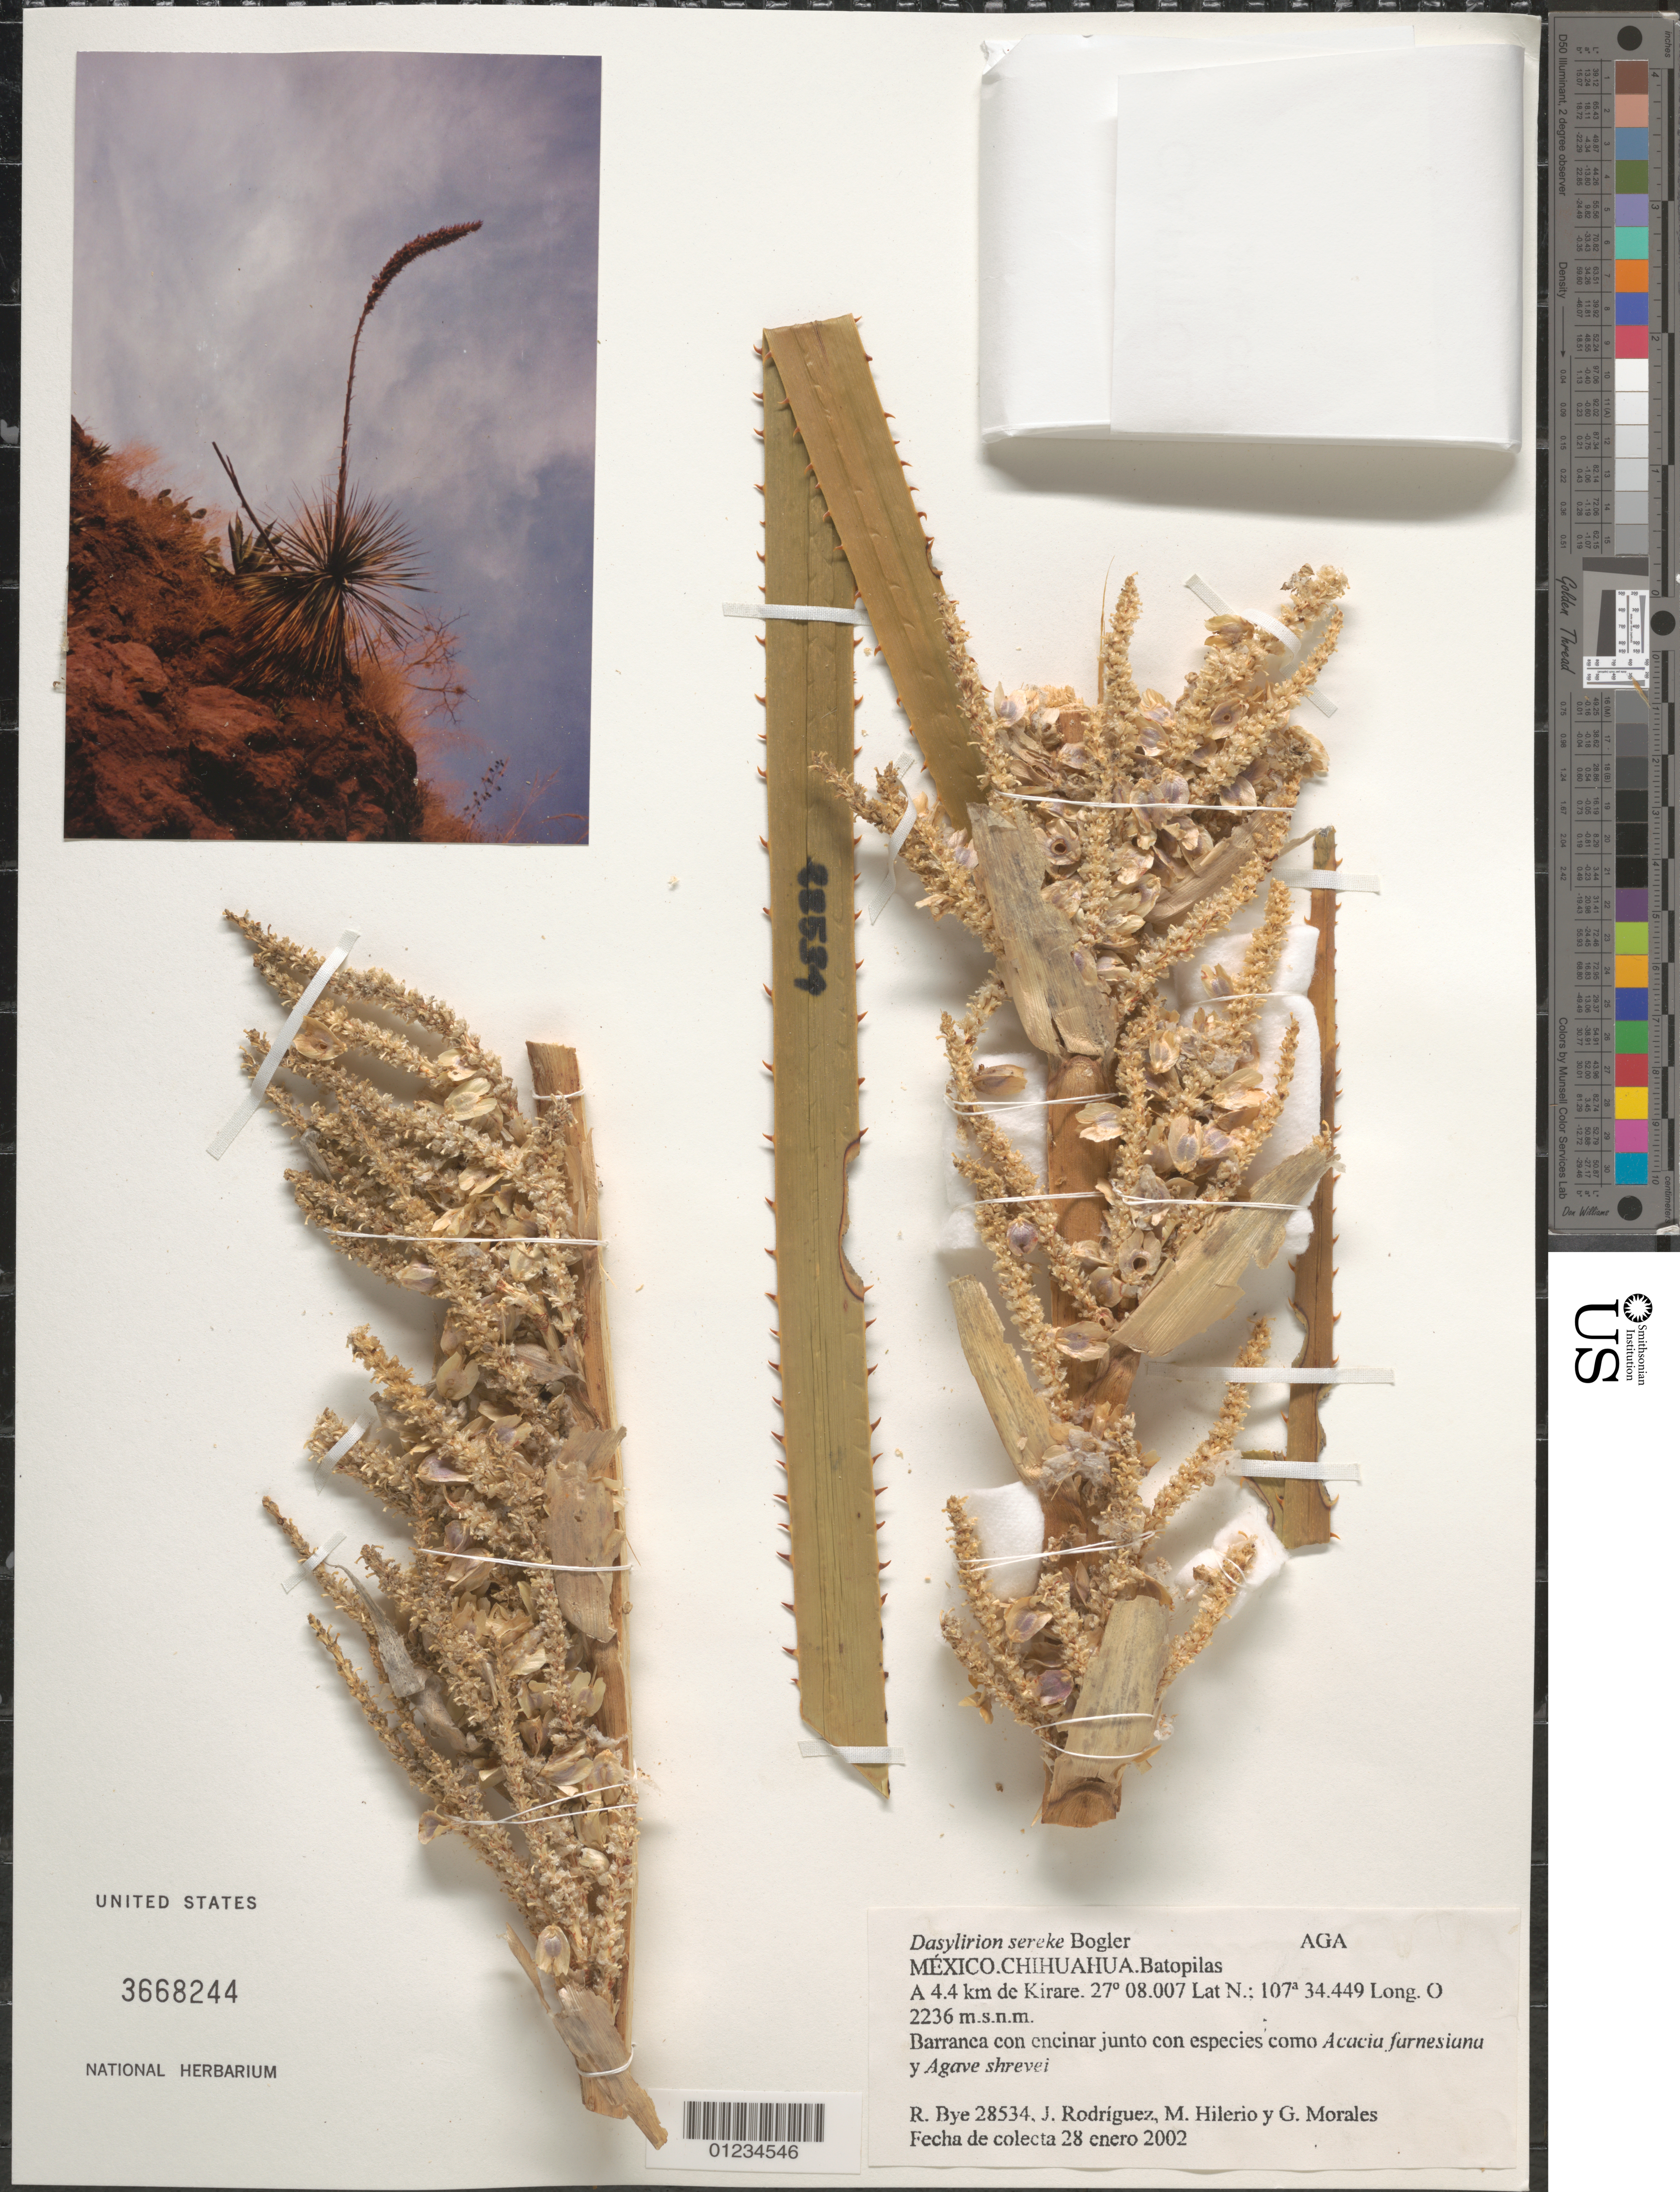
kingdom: Plantae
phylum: Tracheophyta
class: Liliopsida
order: Asparagales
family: Asparagaceae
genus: Dasylirion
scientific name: Dasylirion sereke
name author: Bogler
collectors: R. A. Bye, J. Rodriguez, M. Hilerio & G. Morales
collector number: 28534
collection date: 2002-01-28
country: Mexico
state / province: Chihuahua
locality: Batopilas: a 4.4 km de Kirare. Barranca con encinar junto con especies como Acacia farnesiana y Agave shrevei.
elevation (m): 2236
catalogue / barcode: US 3668244